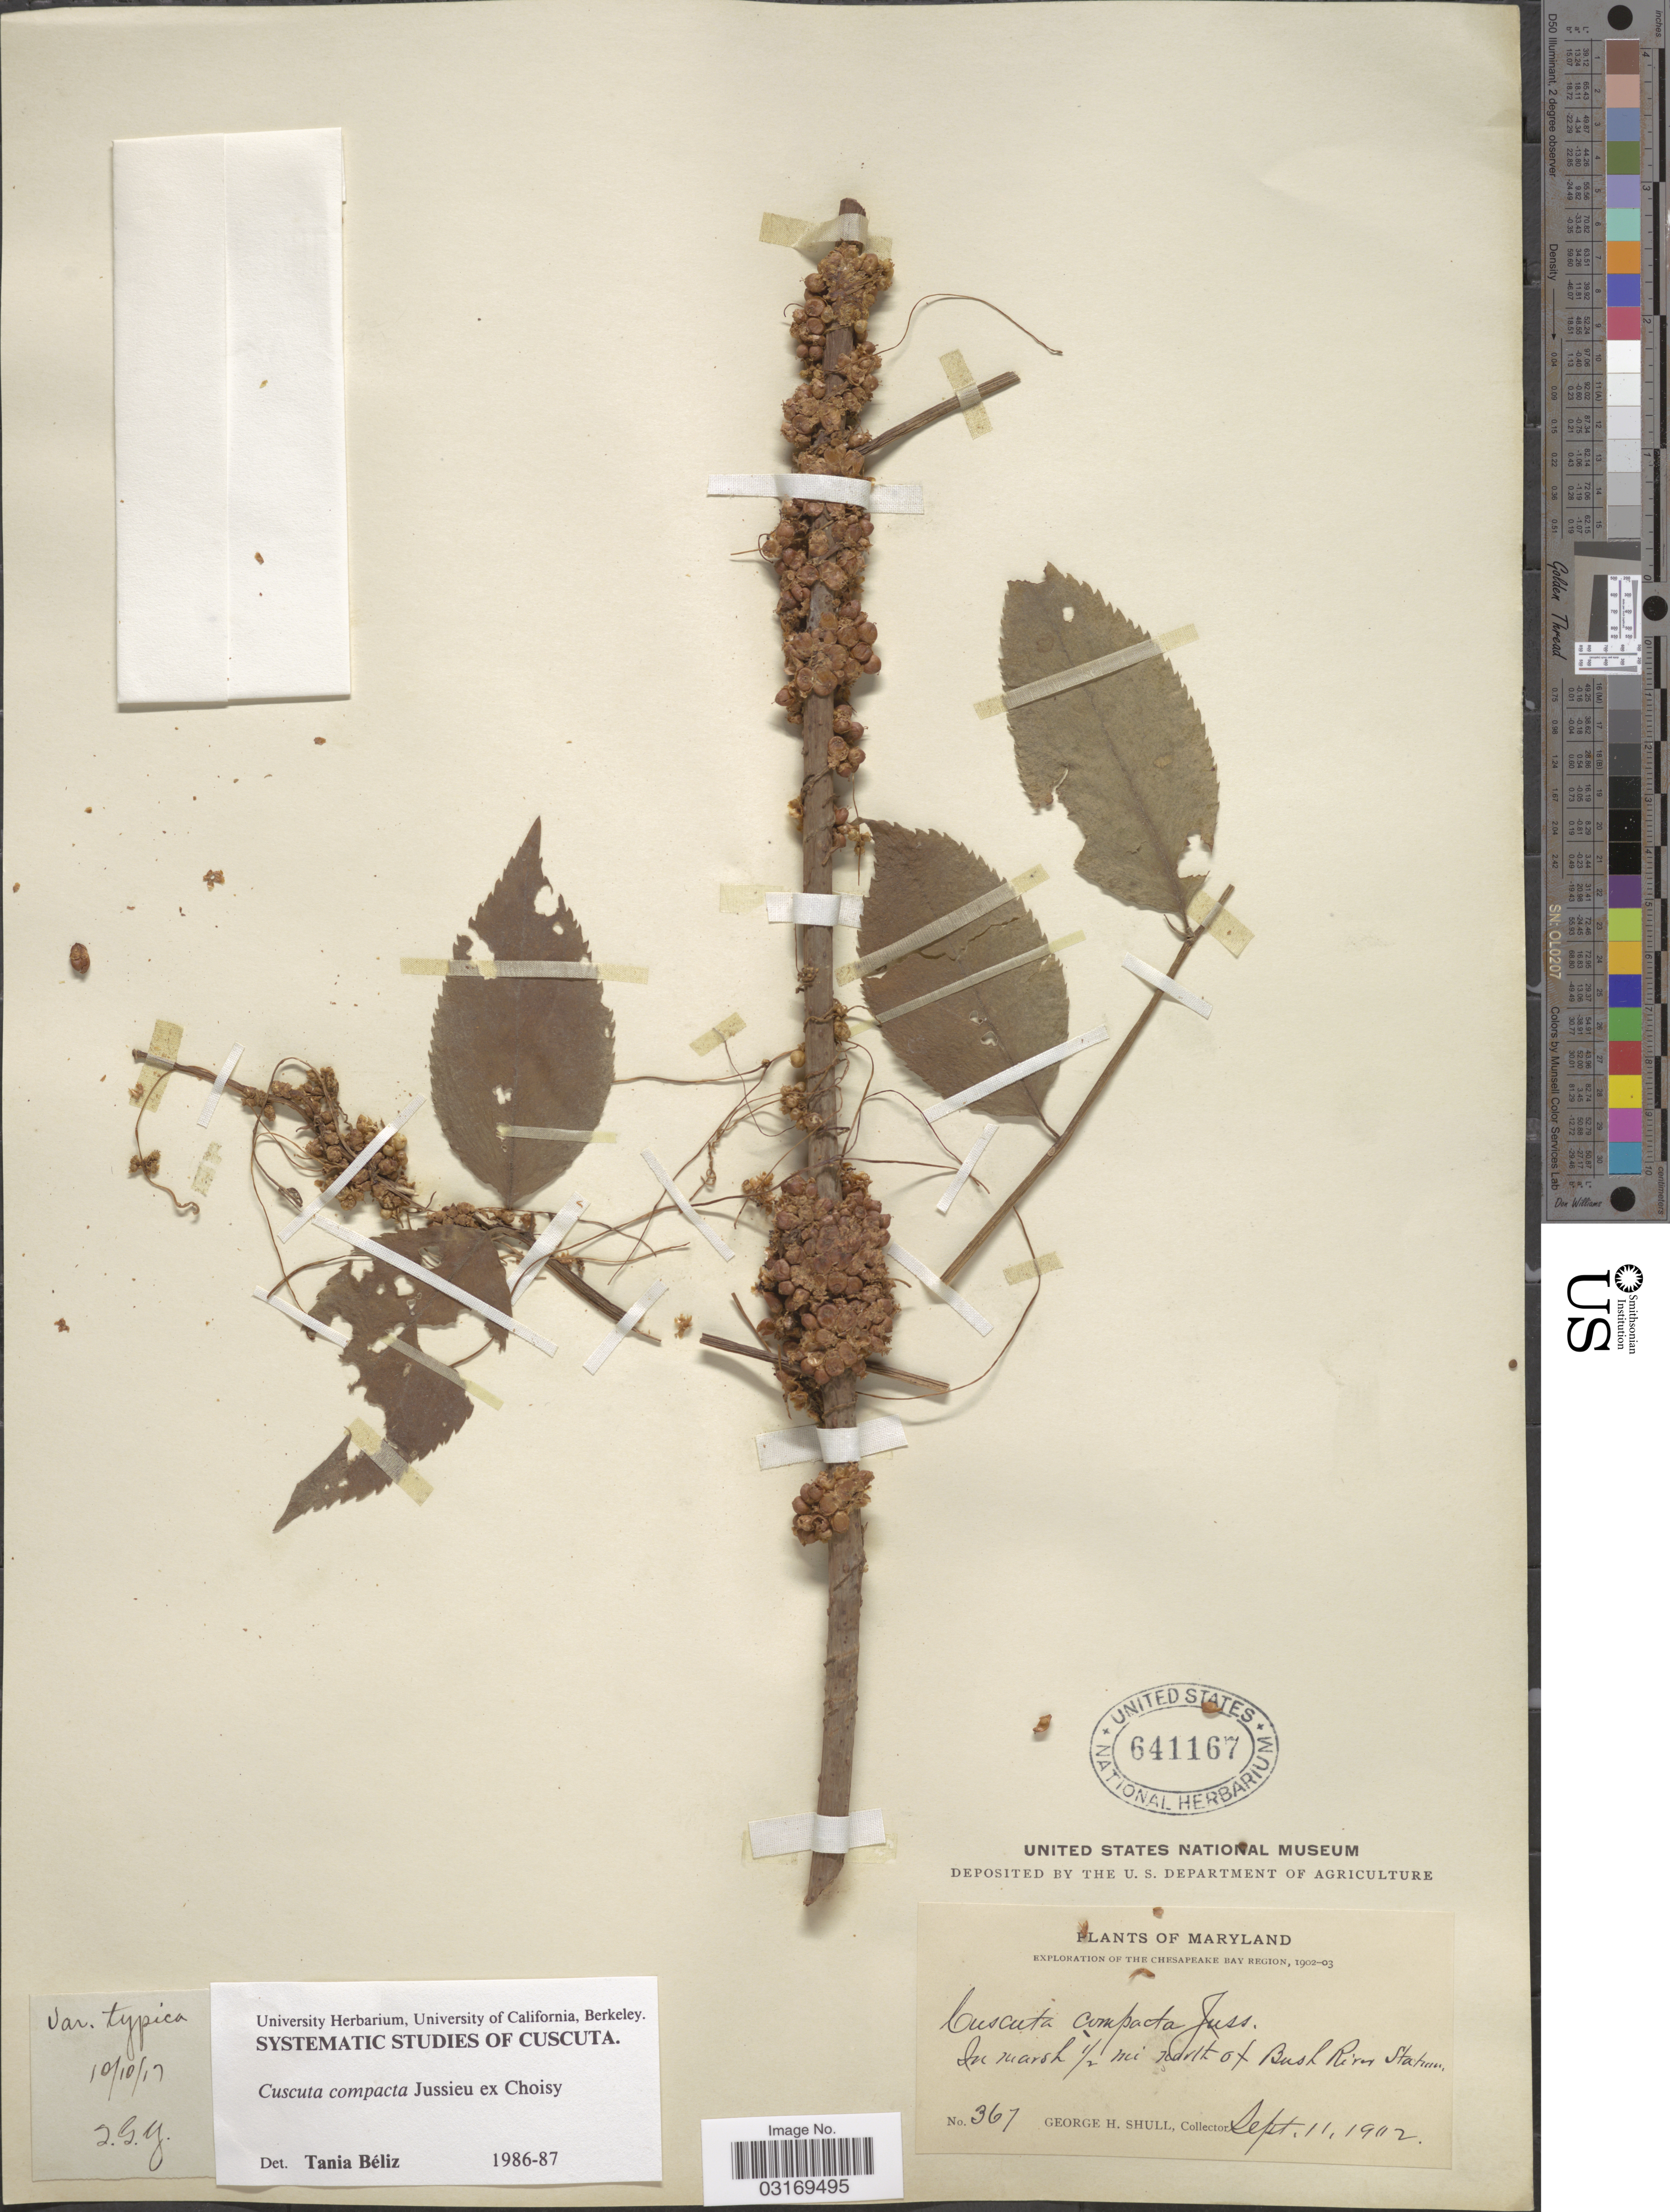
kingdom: Plantae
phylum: Tracheophyta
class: Magnoliopsida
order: Solanales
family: Convolvulaceae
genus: Cuscuta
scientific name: Cuscuta compacta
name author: Juss. ex Choisy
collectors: G. H. Shull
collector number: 367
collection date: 1902-09-11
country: United States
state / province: Maryland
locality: The Chesapeake Bay Region. In marsh ½ mi north of Bush River Station.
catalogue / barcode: US 641167